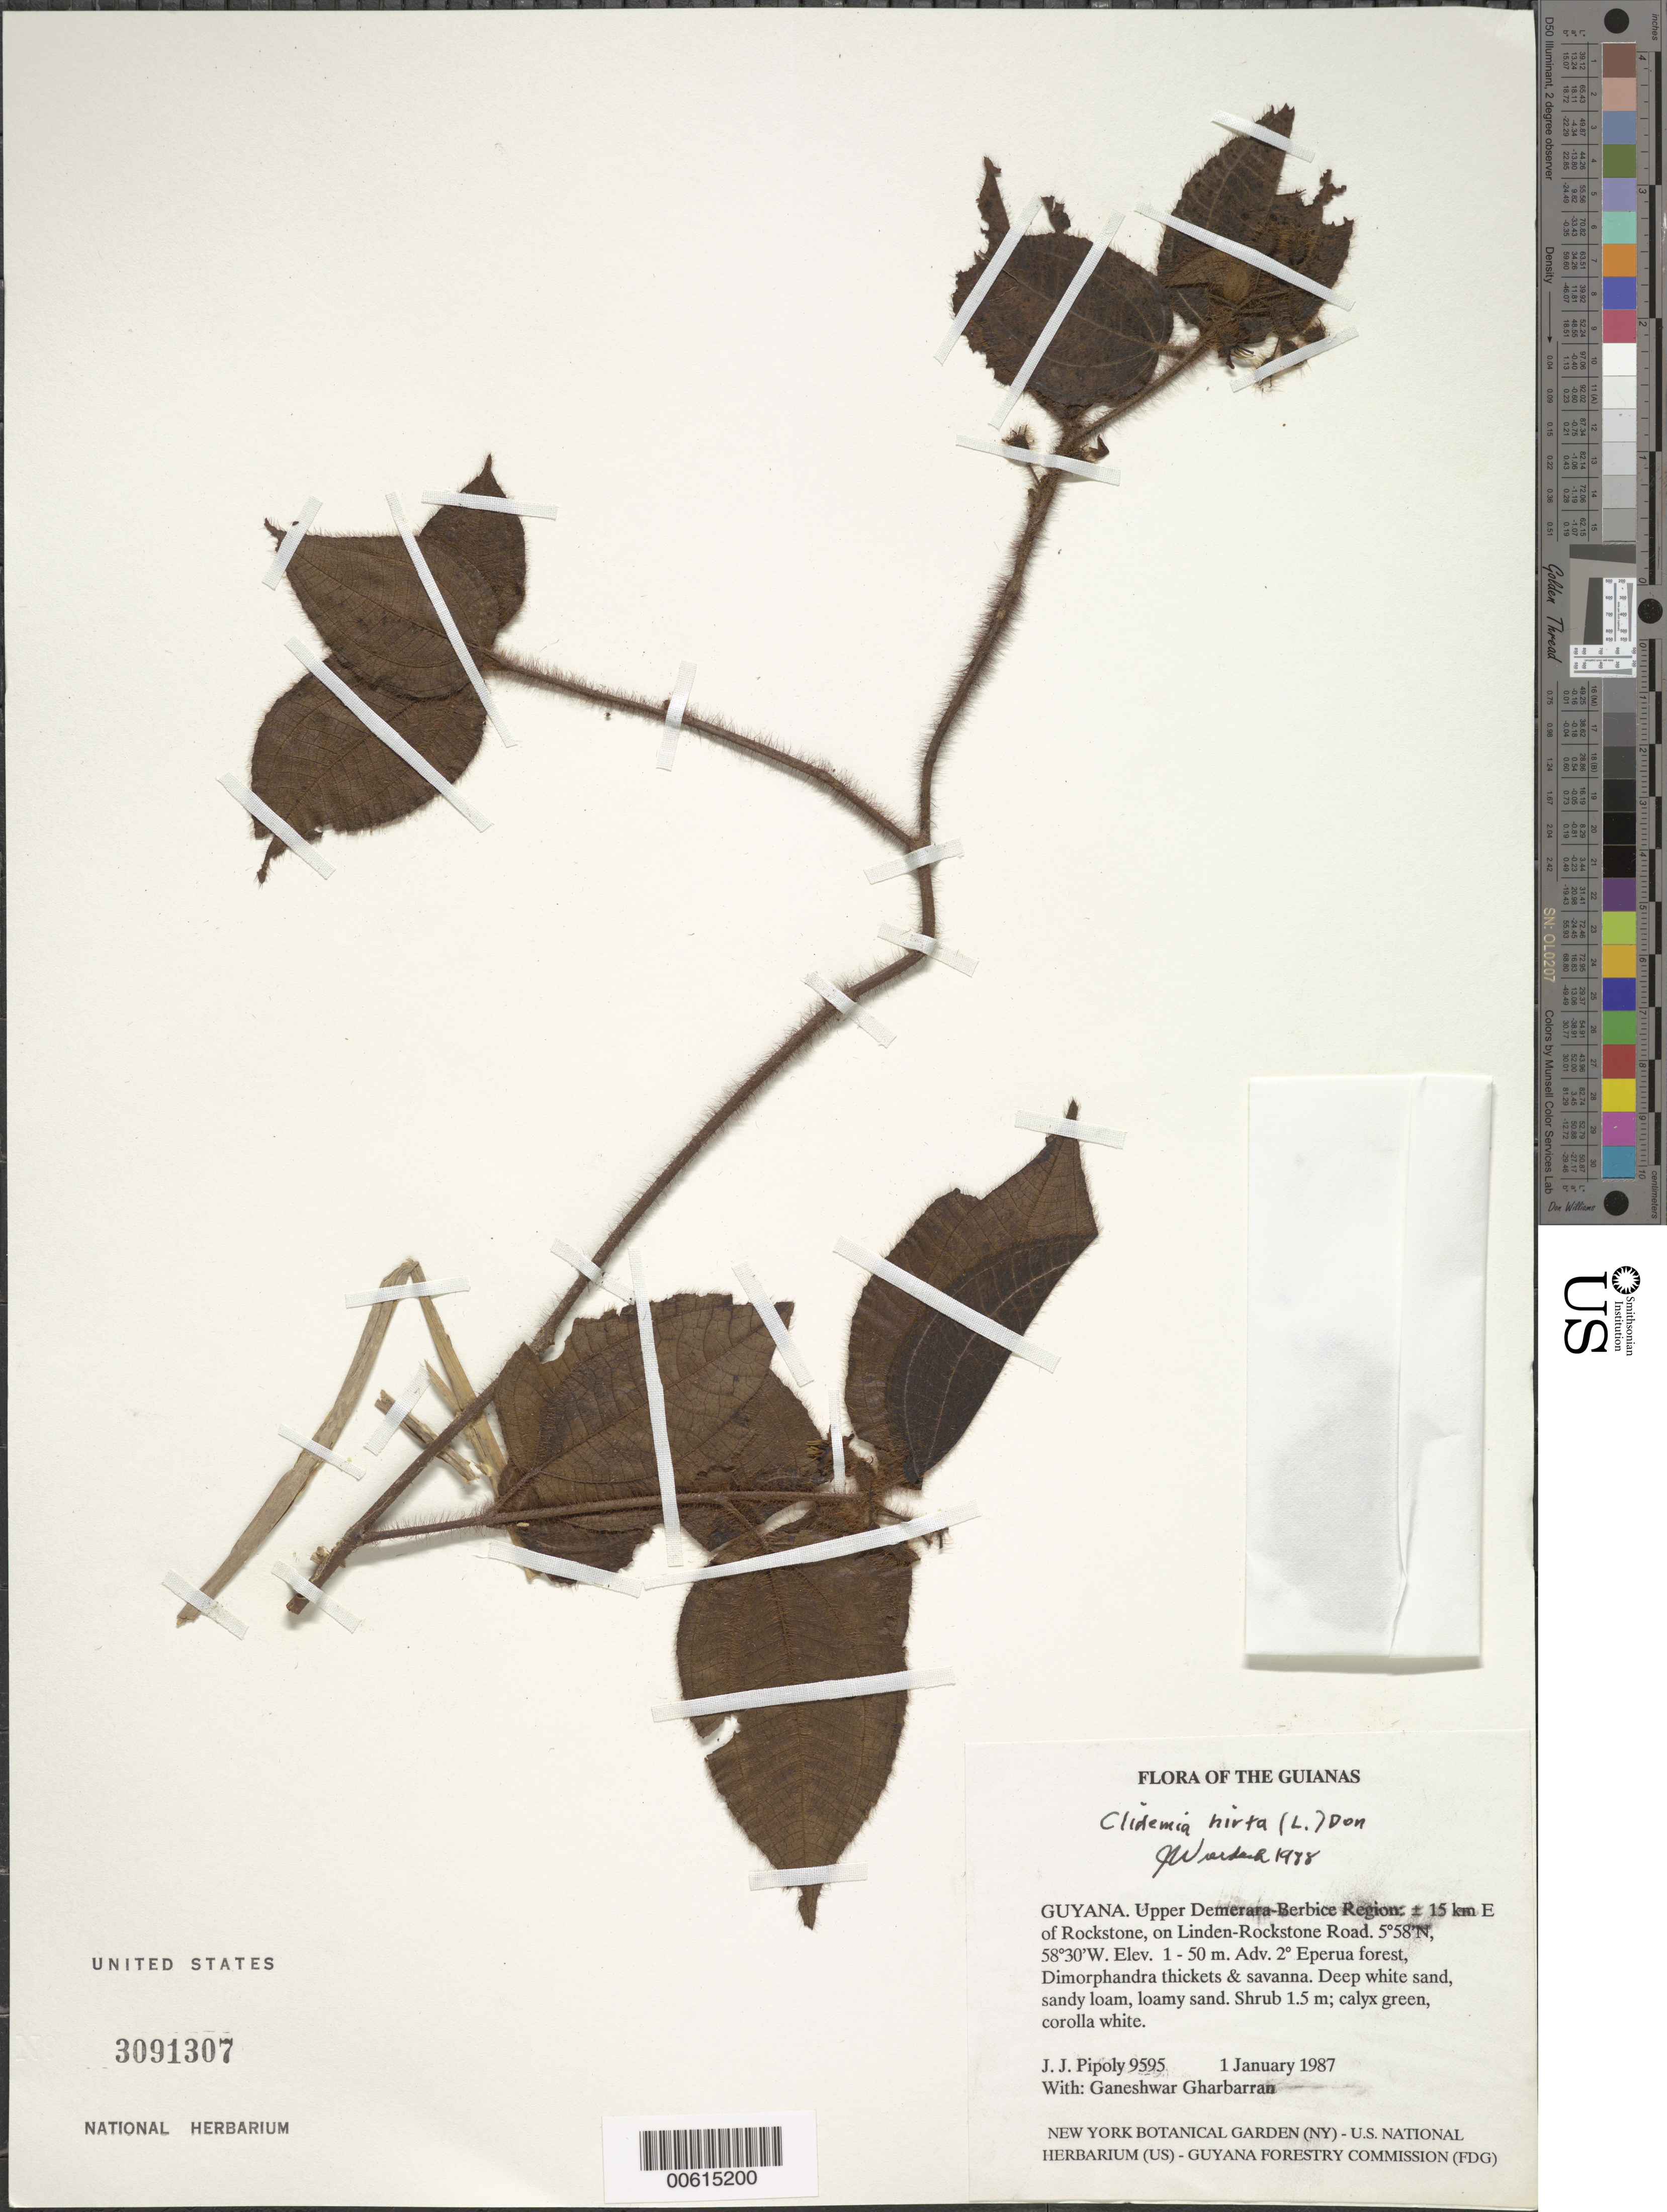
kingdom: Plantae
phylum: Tracheophyta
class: Magnoliopsida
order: Myrtales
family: Melastomataceae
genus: Clidemia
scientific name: Clidemia hirta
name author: (L.) D. Don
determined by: Wurdack, John J., (US), US (UNITED STATES)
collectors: J. J. Pipoly & G. Gharbarran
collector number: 9595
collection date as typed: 11 January 1987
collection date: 1987-01-11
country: Guyana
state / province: U. Demerara-Berbice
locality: ±15 km E of Rockstone, on Linden-Rockstone Road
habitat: Adv. secondary Eperua forest, Dimorphandra thickets & savanna. Deep white sand, sandy loam, loamy sand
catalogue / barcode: US 3091307